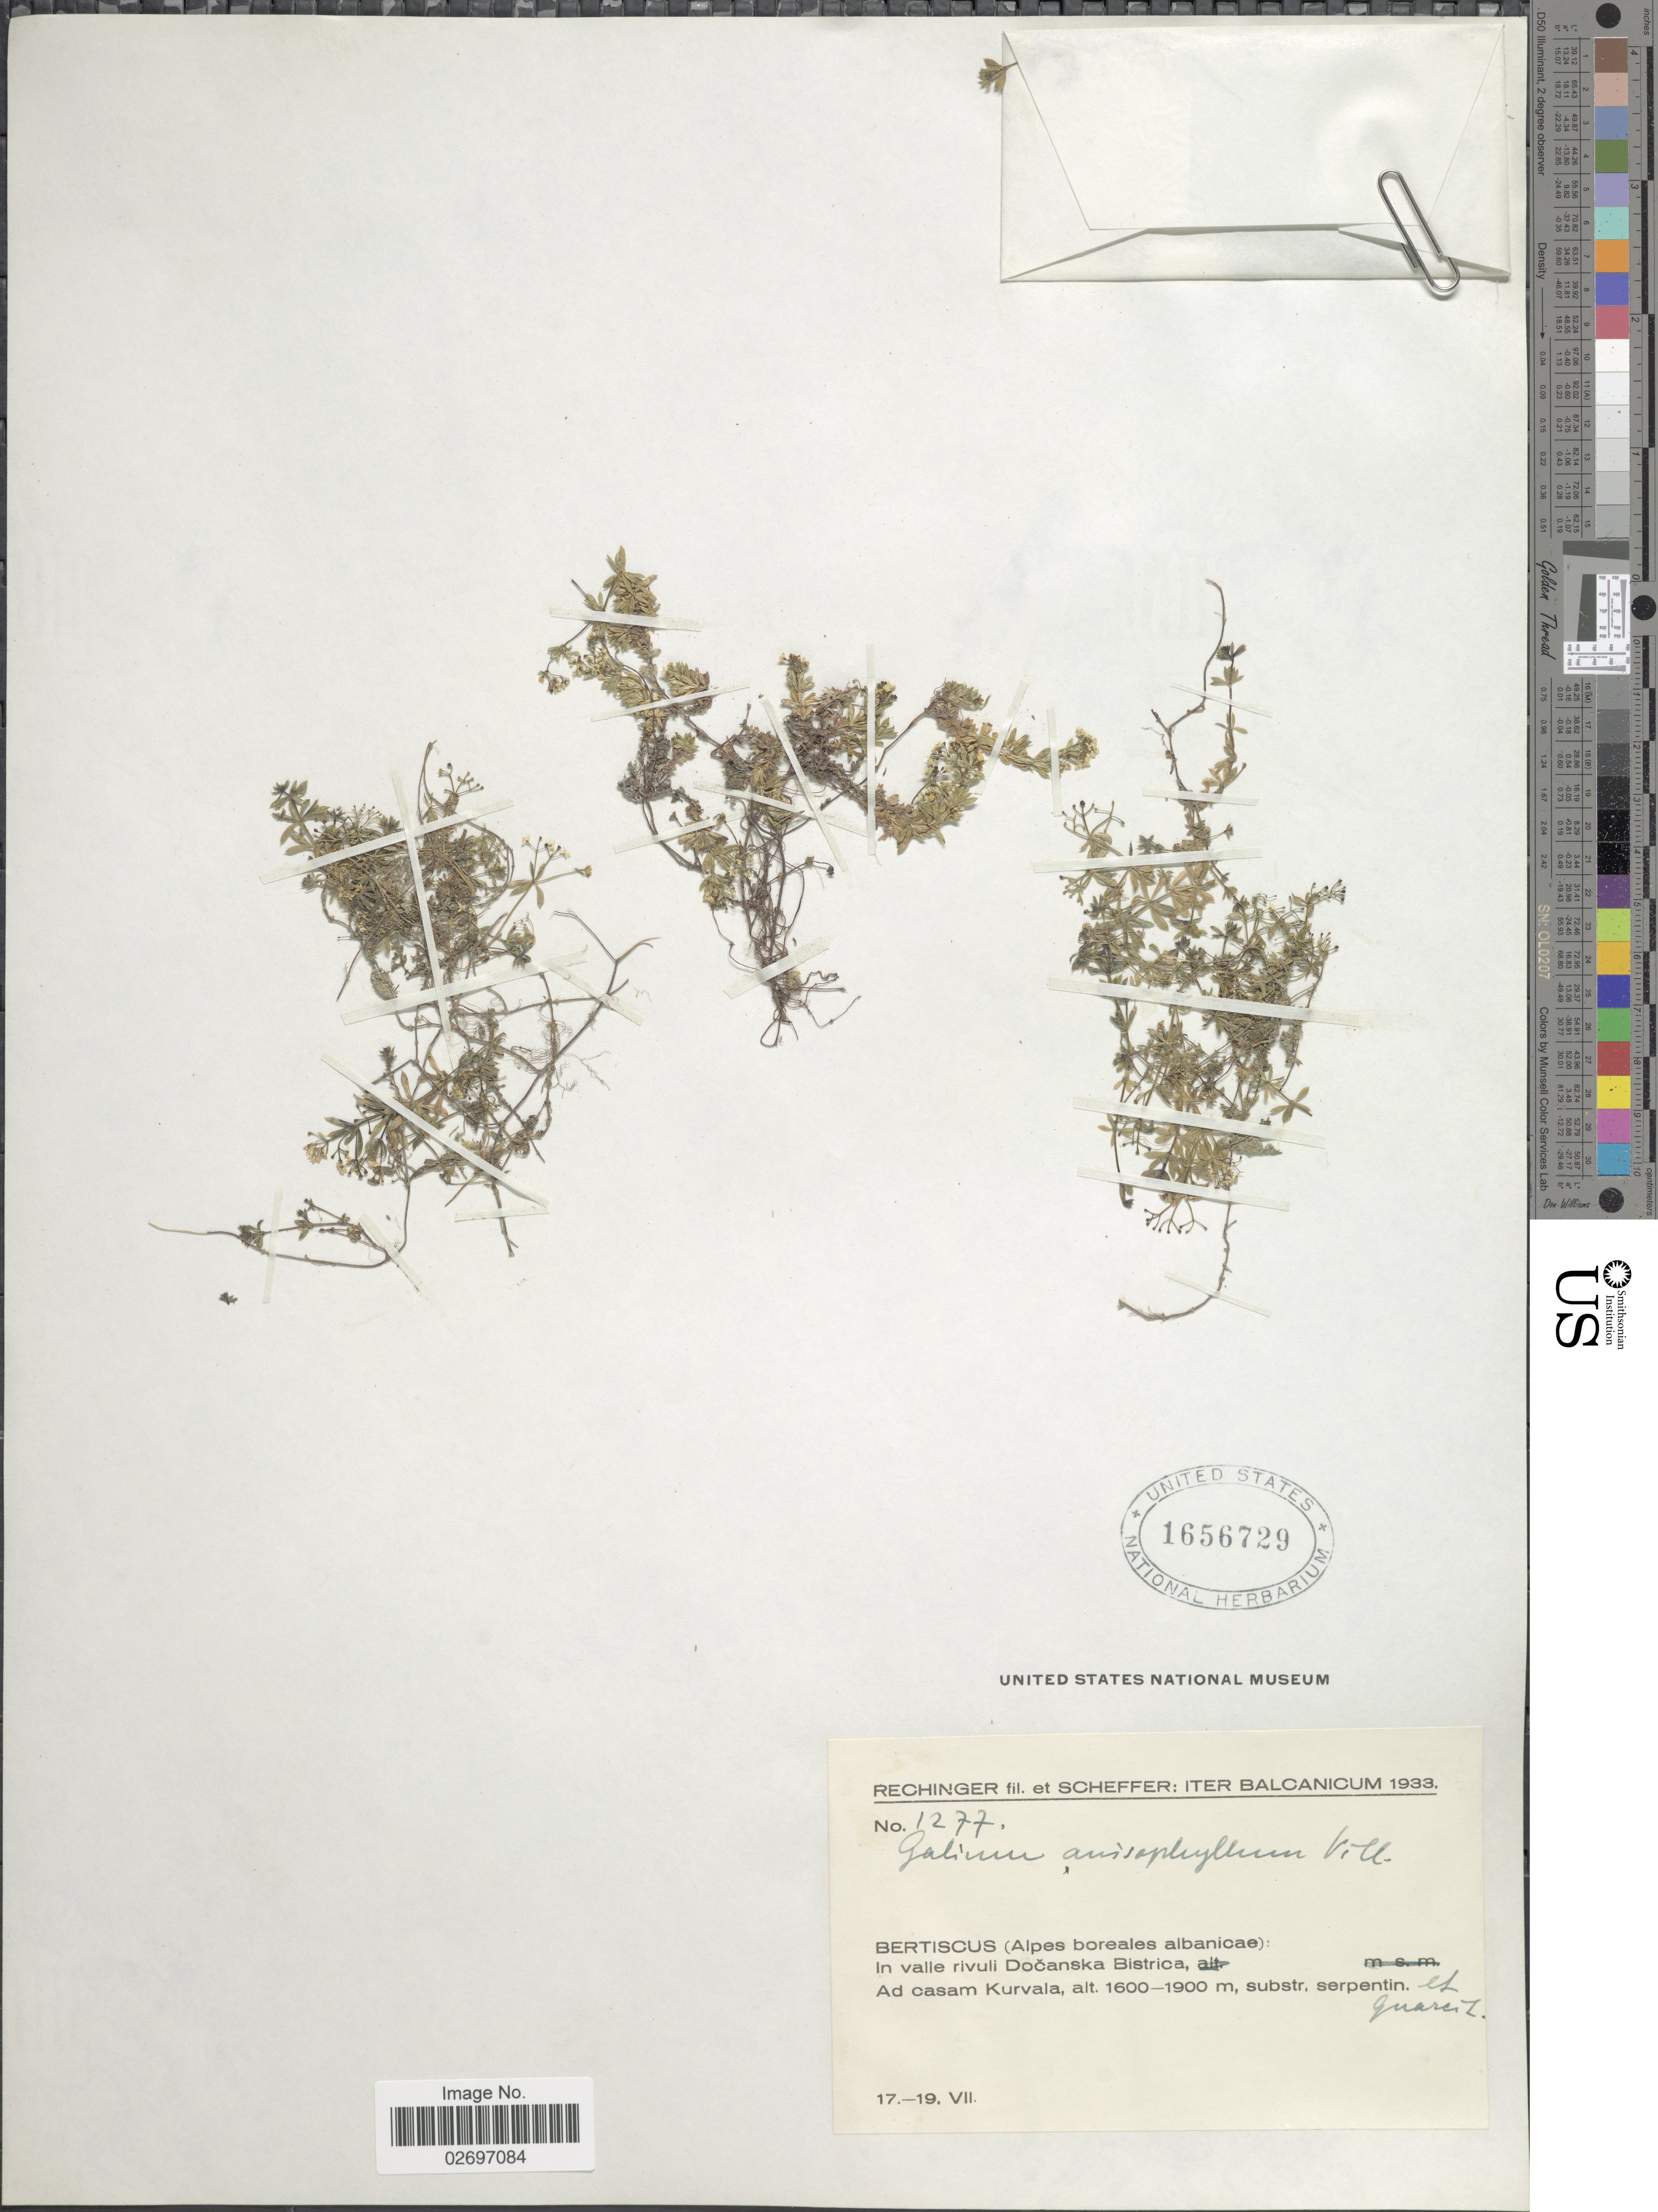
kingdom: Plantae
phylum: Tracheophyta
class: Magnoliopsida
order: Gentianales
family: Rubiaceae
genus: Galium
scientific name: Galium anisophyllum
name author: Vill.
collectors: -- Rechinger & Scheffer, --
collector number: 1277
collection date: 1933-07-17/1933-07-19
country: Albania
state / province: Shkoder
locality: Balcanicum, Bertiscus (Alpes boreales albanicae) in valle rivula Docanska Bistrica, Ad casam Kurvala, substr. serpentin et. Guares L. [interpreted]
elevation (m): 1600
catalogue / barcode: US 1656729